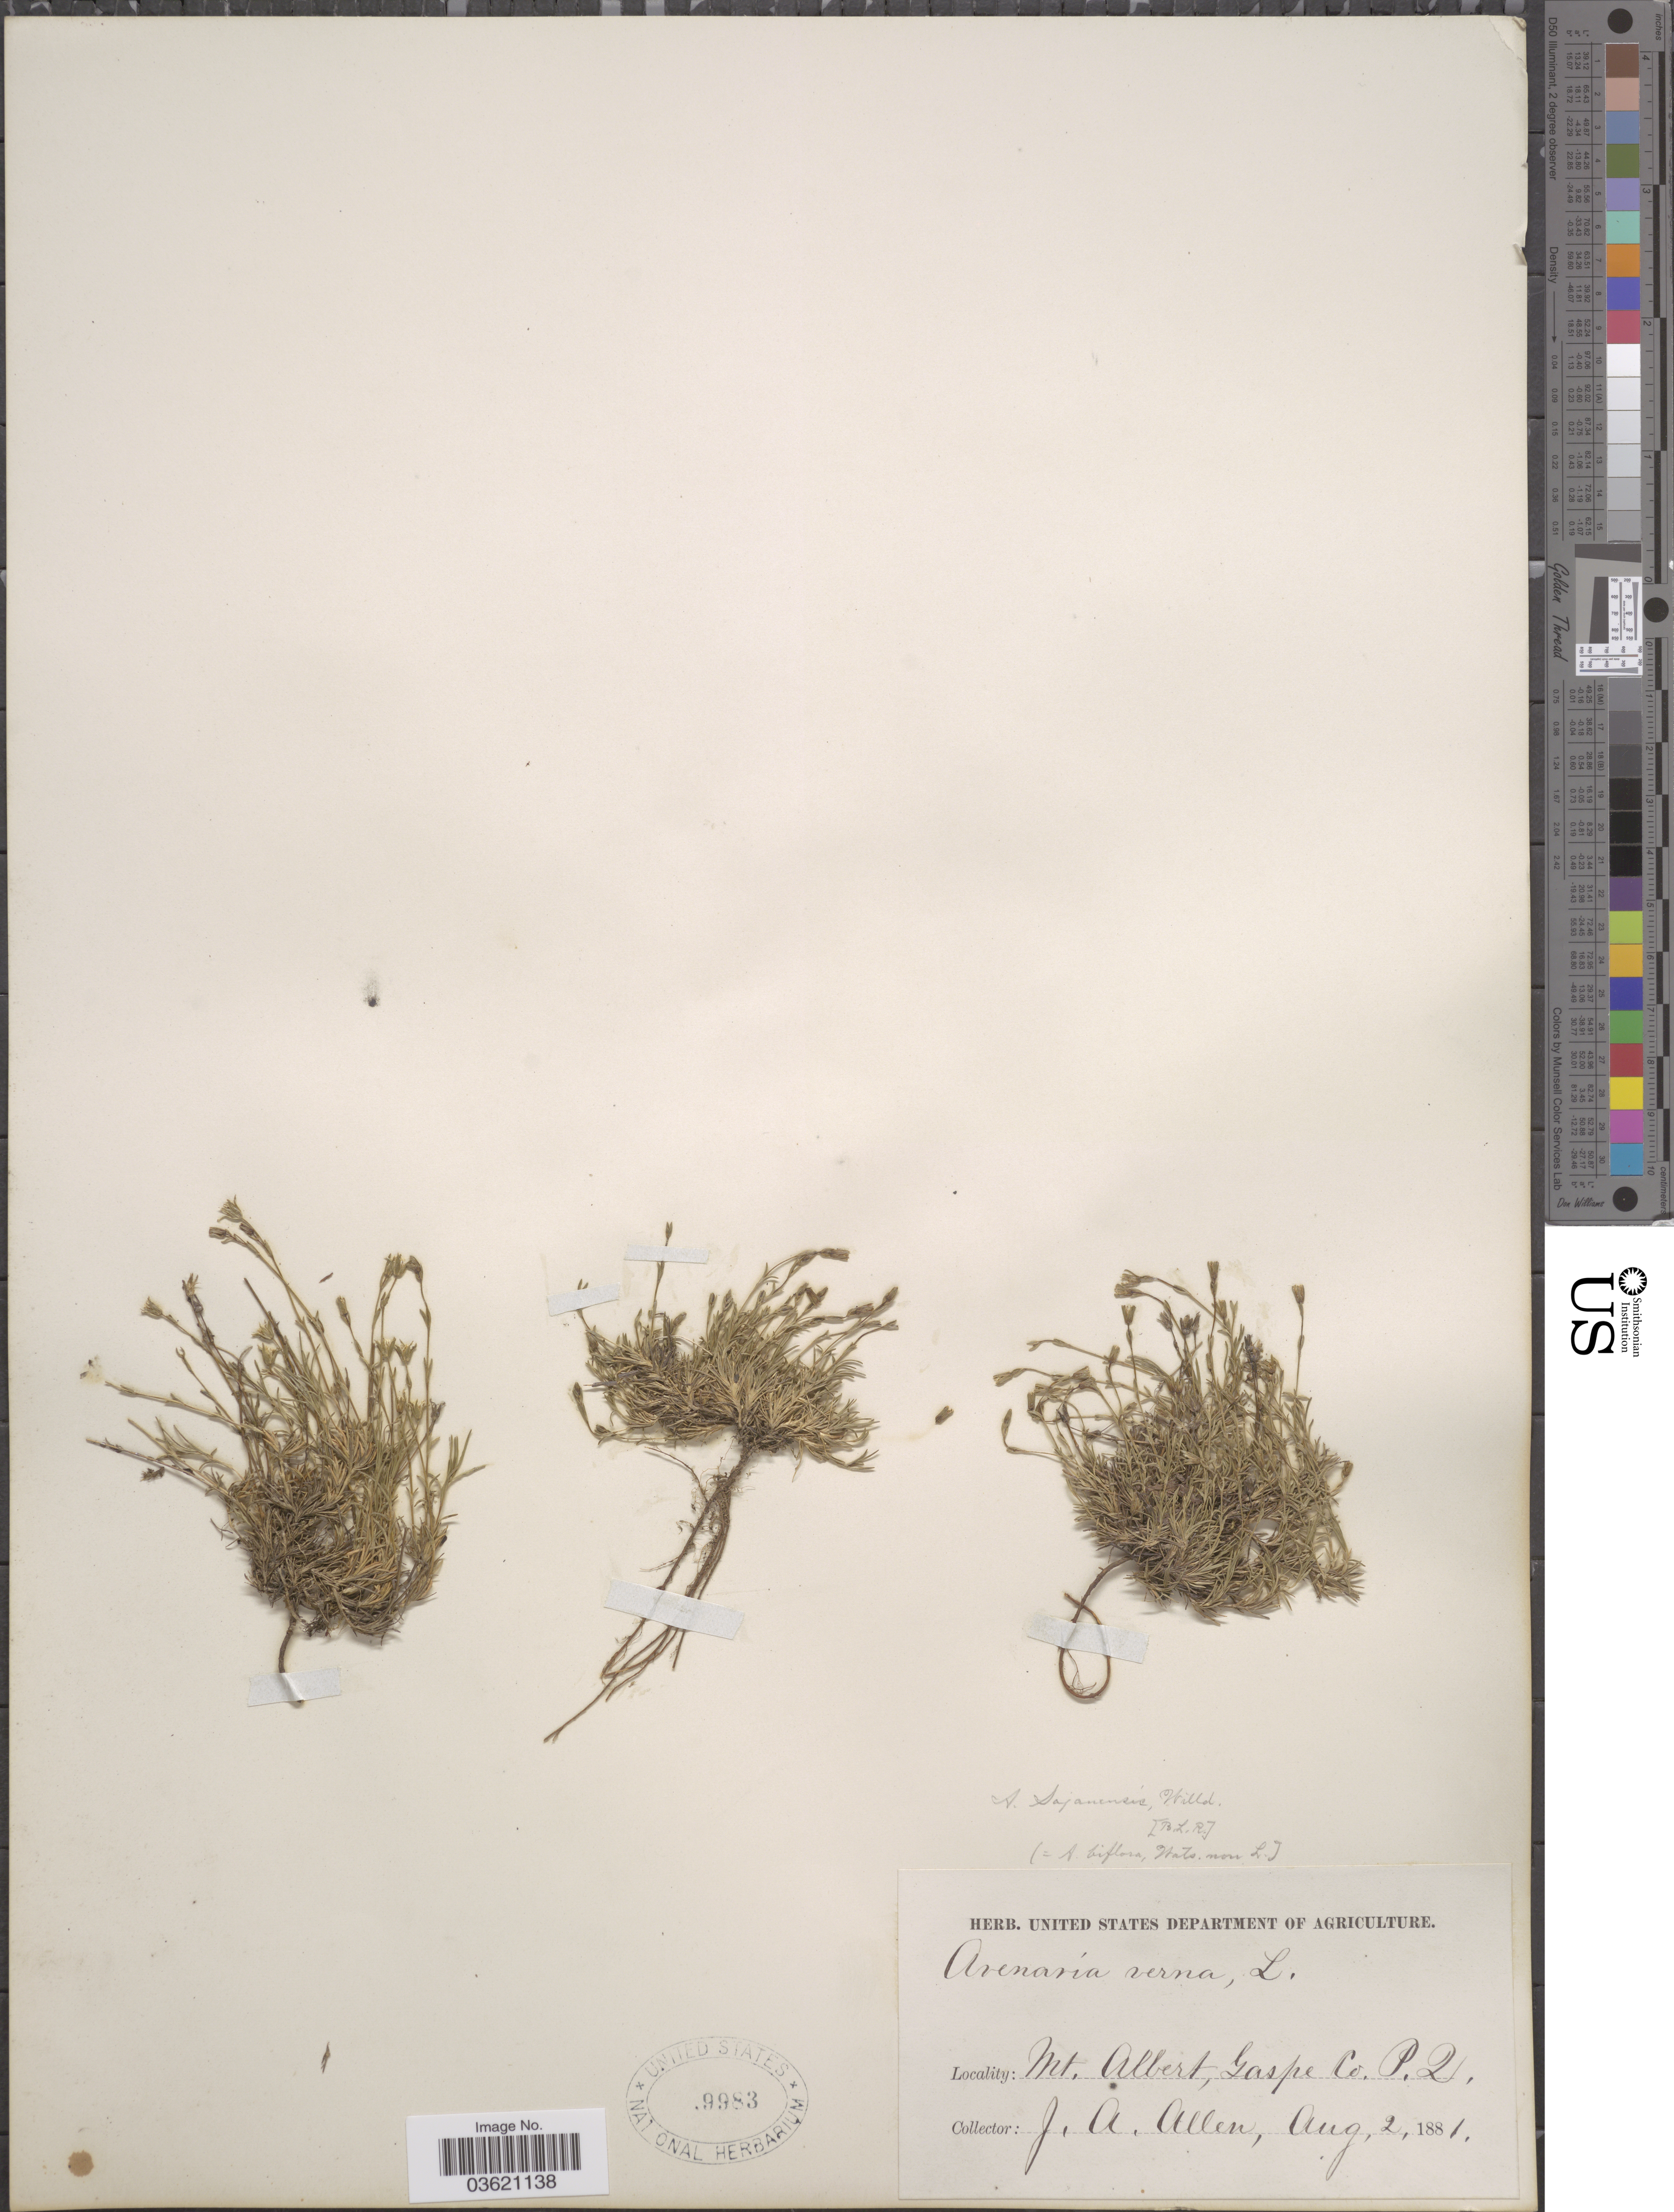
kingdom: Plantae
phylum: Tracheophyta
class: Magnoliopsida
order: Caryophyllales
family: Caryophyllaceae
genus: Cherleria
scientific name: Cherleria biflora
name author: (L.) A.J. Moore & Dillenb.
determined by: Strong, M. T., (US), Smithsonian Institution - National Museum of Natural History (UNITED STATES)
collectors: J. Allen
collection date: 1881-08-02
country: Canada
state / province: Quebec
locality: Mt. Albert, Gaspe Co. P. Q.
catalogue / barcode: US 9983